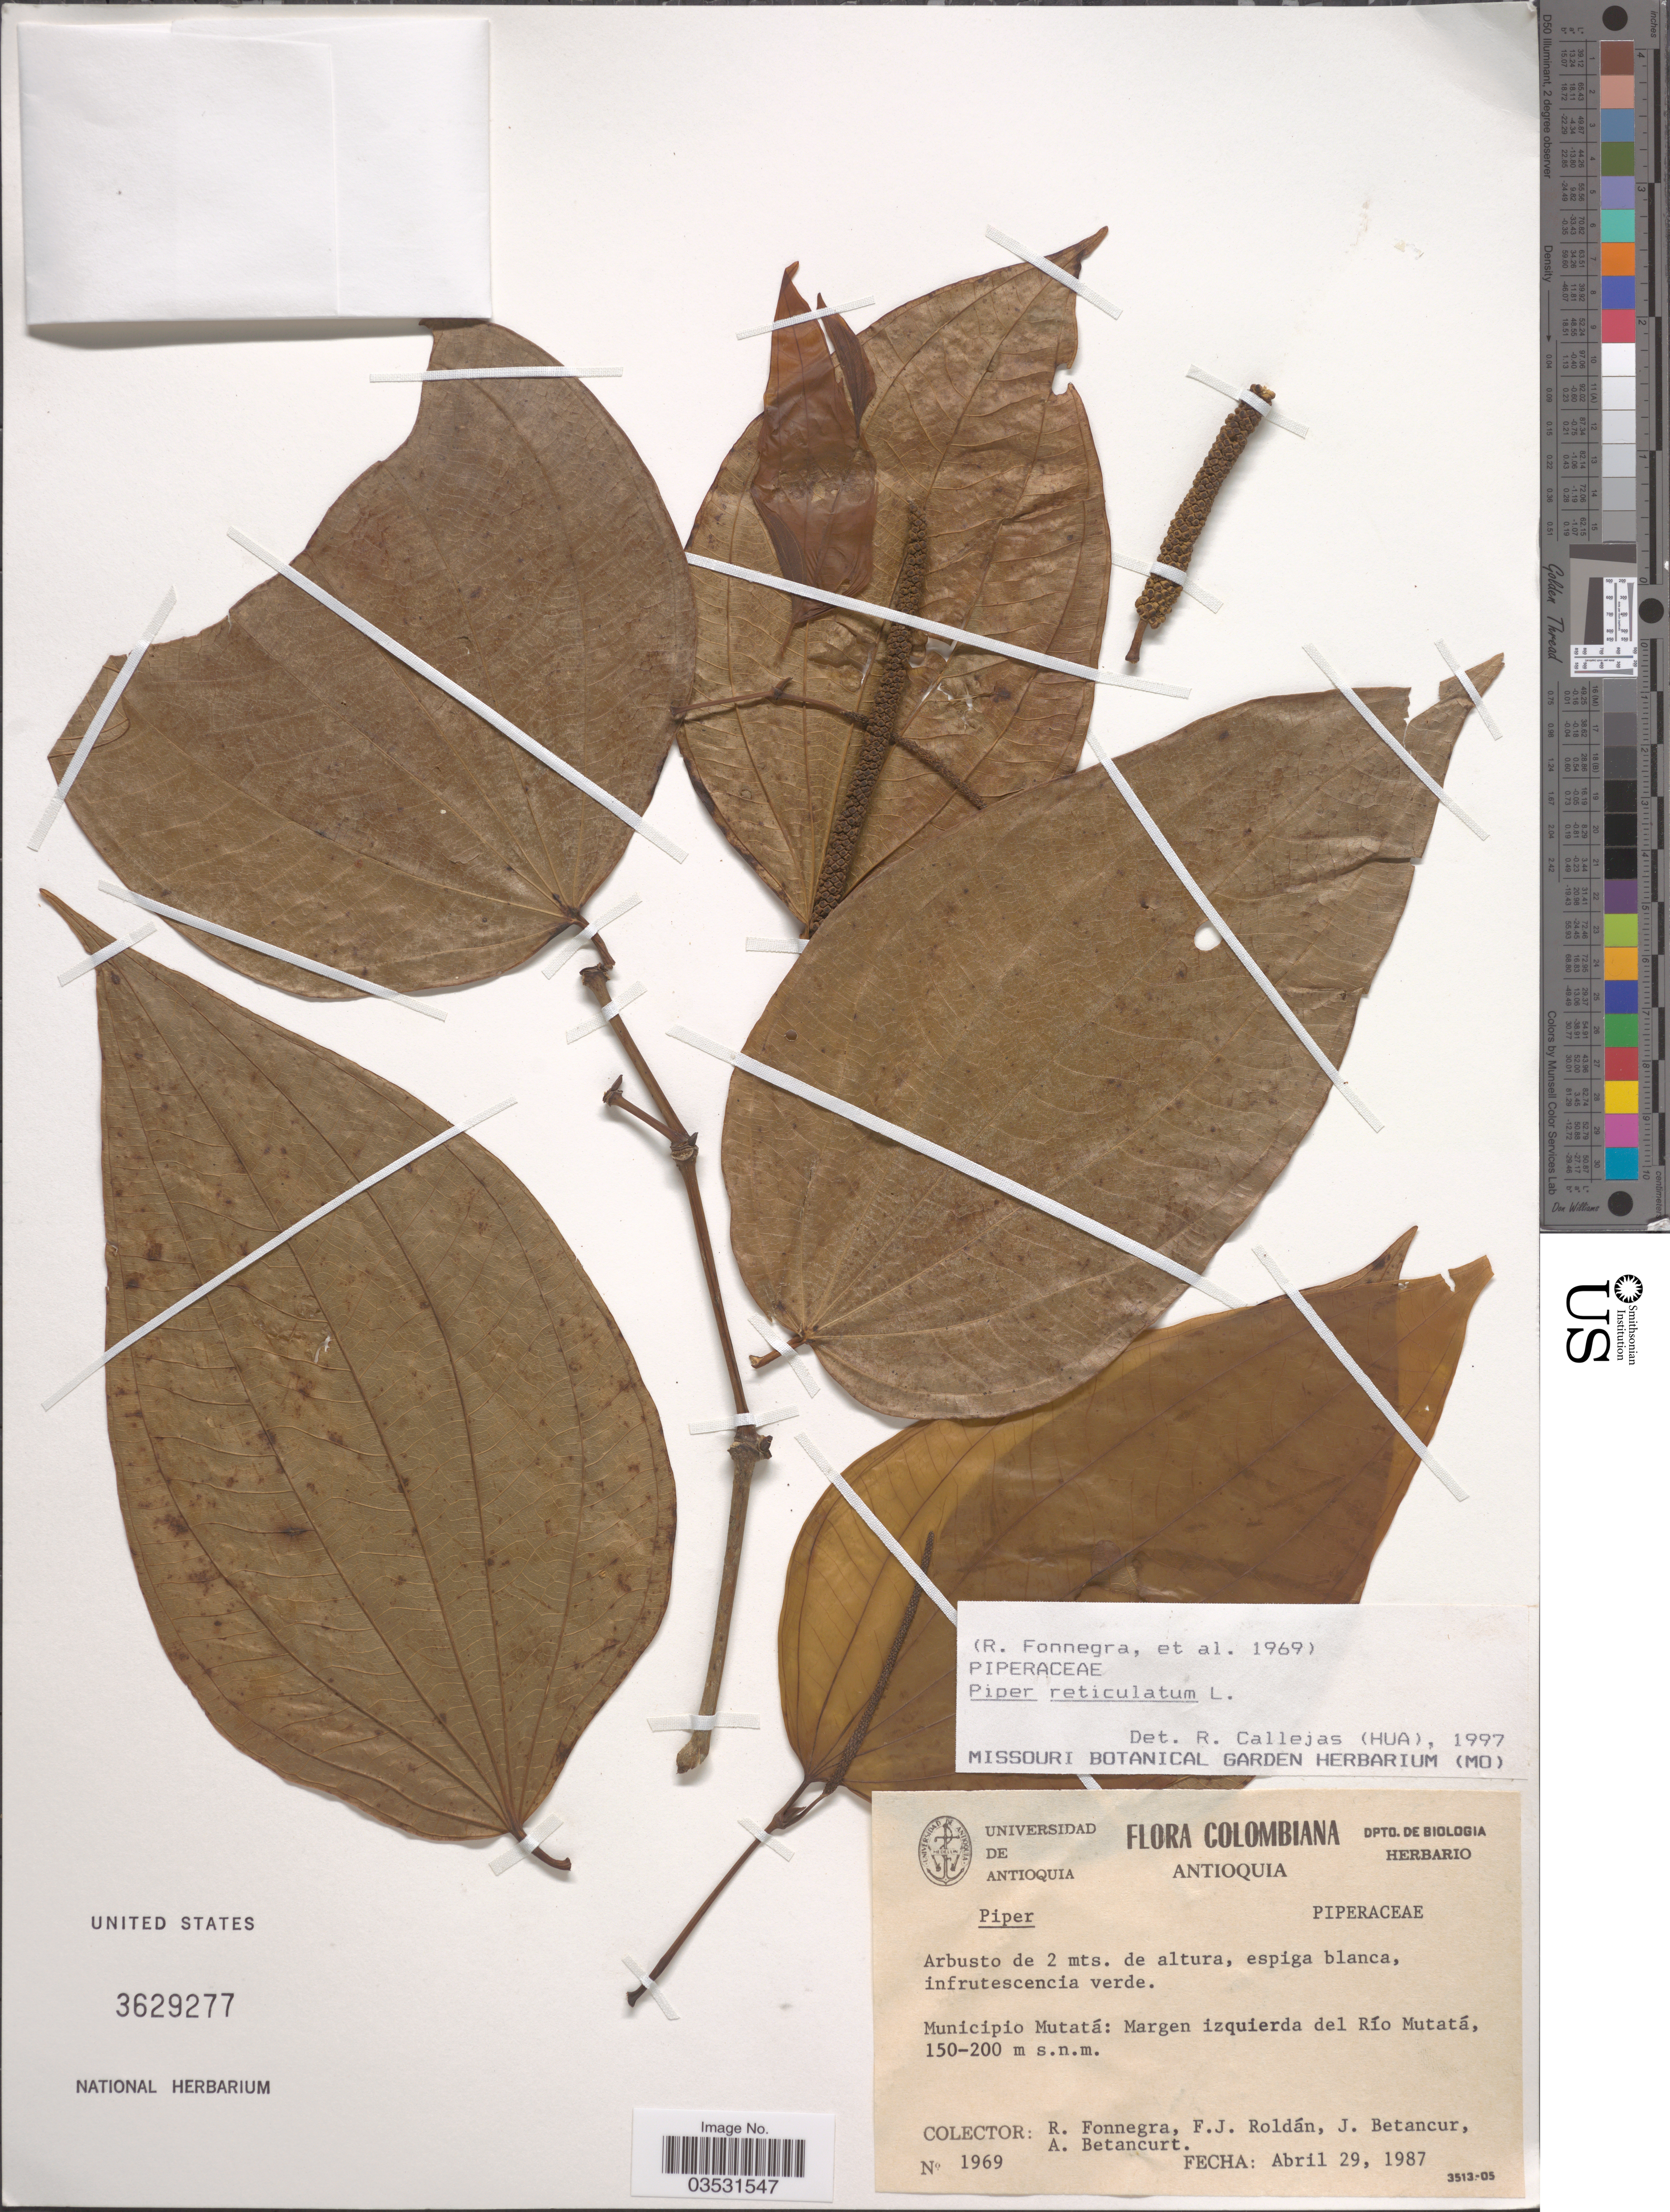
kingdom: Plantae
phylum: Tracheophyta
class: Magnoliopsida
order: Piperales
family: Piperaceae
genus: Piper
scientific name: Piper reticulatum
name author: L.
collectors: R. Fonnegra, F. J. Roldán, J. Betancur & A. Betancurt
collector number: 1969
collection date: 1987-04-29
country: Colombia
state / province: Antioquia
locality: Municipio Mutatá: Margen izquierda del Río Mutatá.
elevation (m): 150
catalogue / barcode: US 3629277